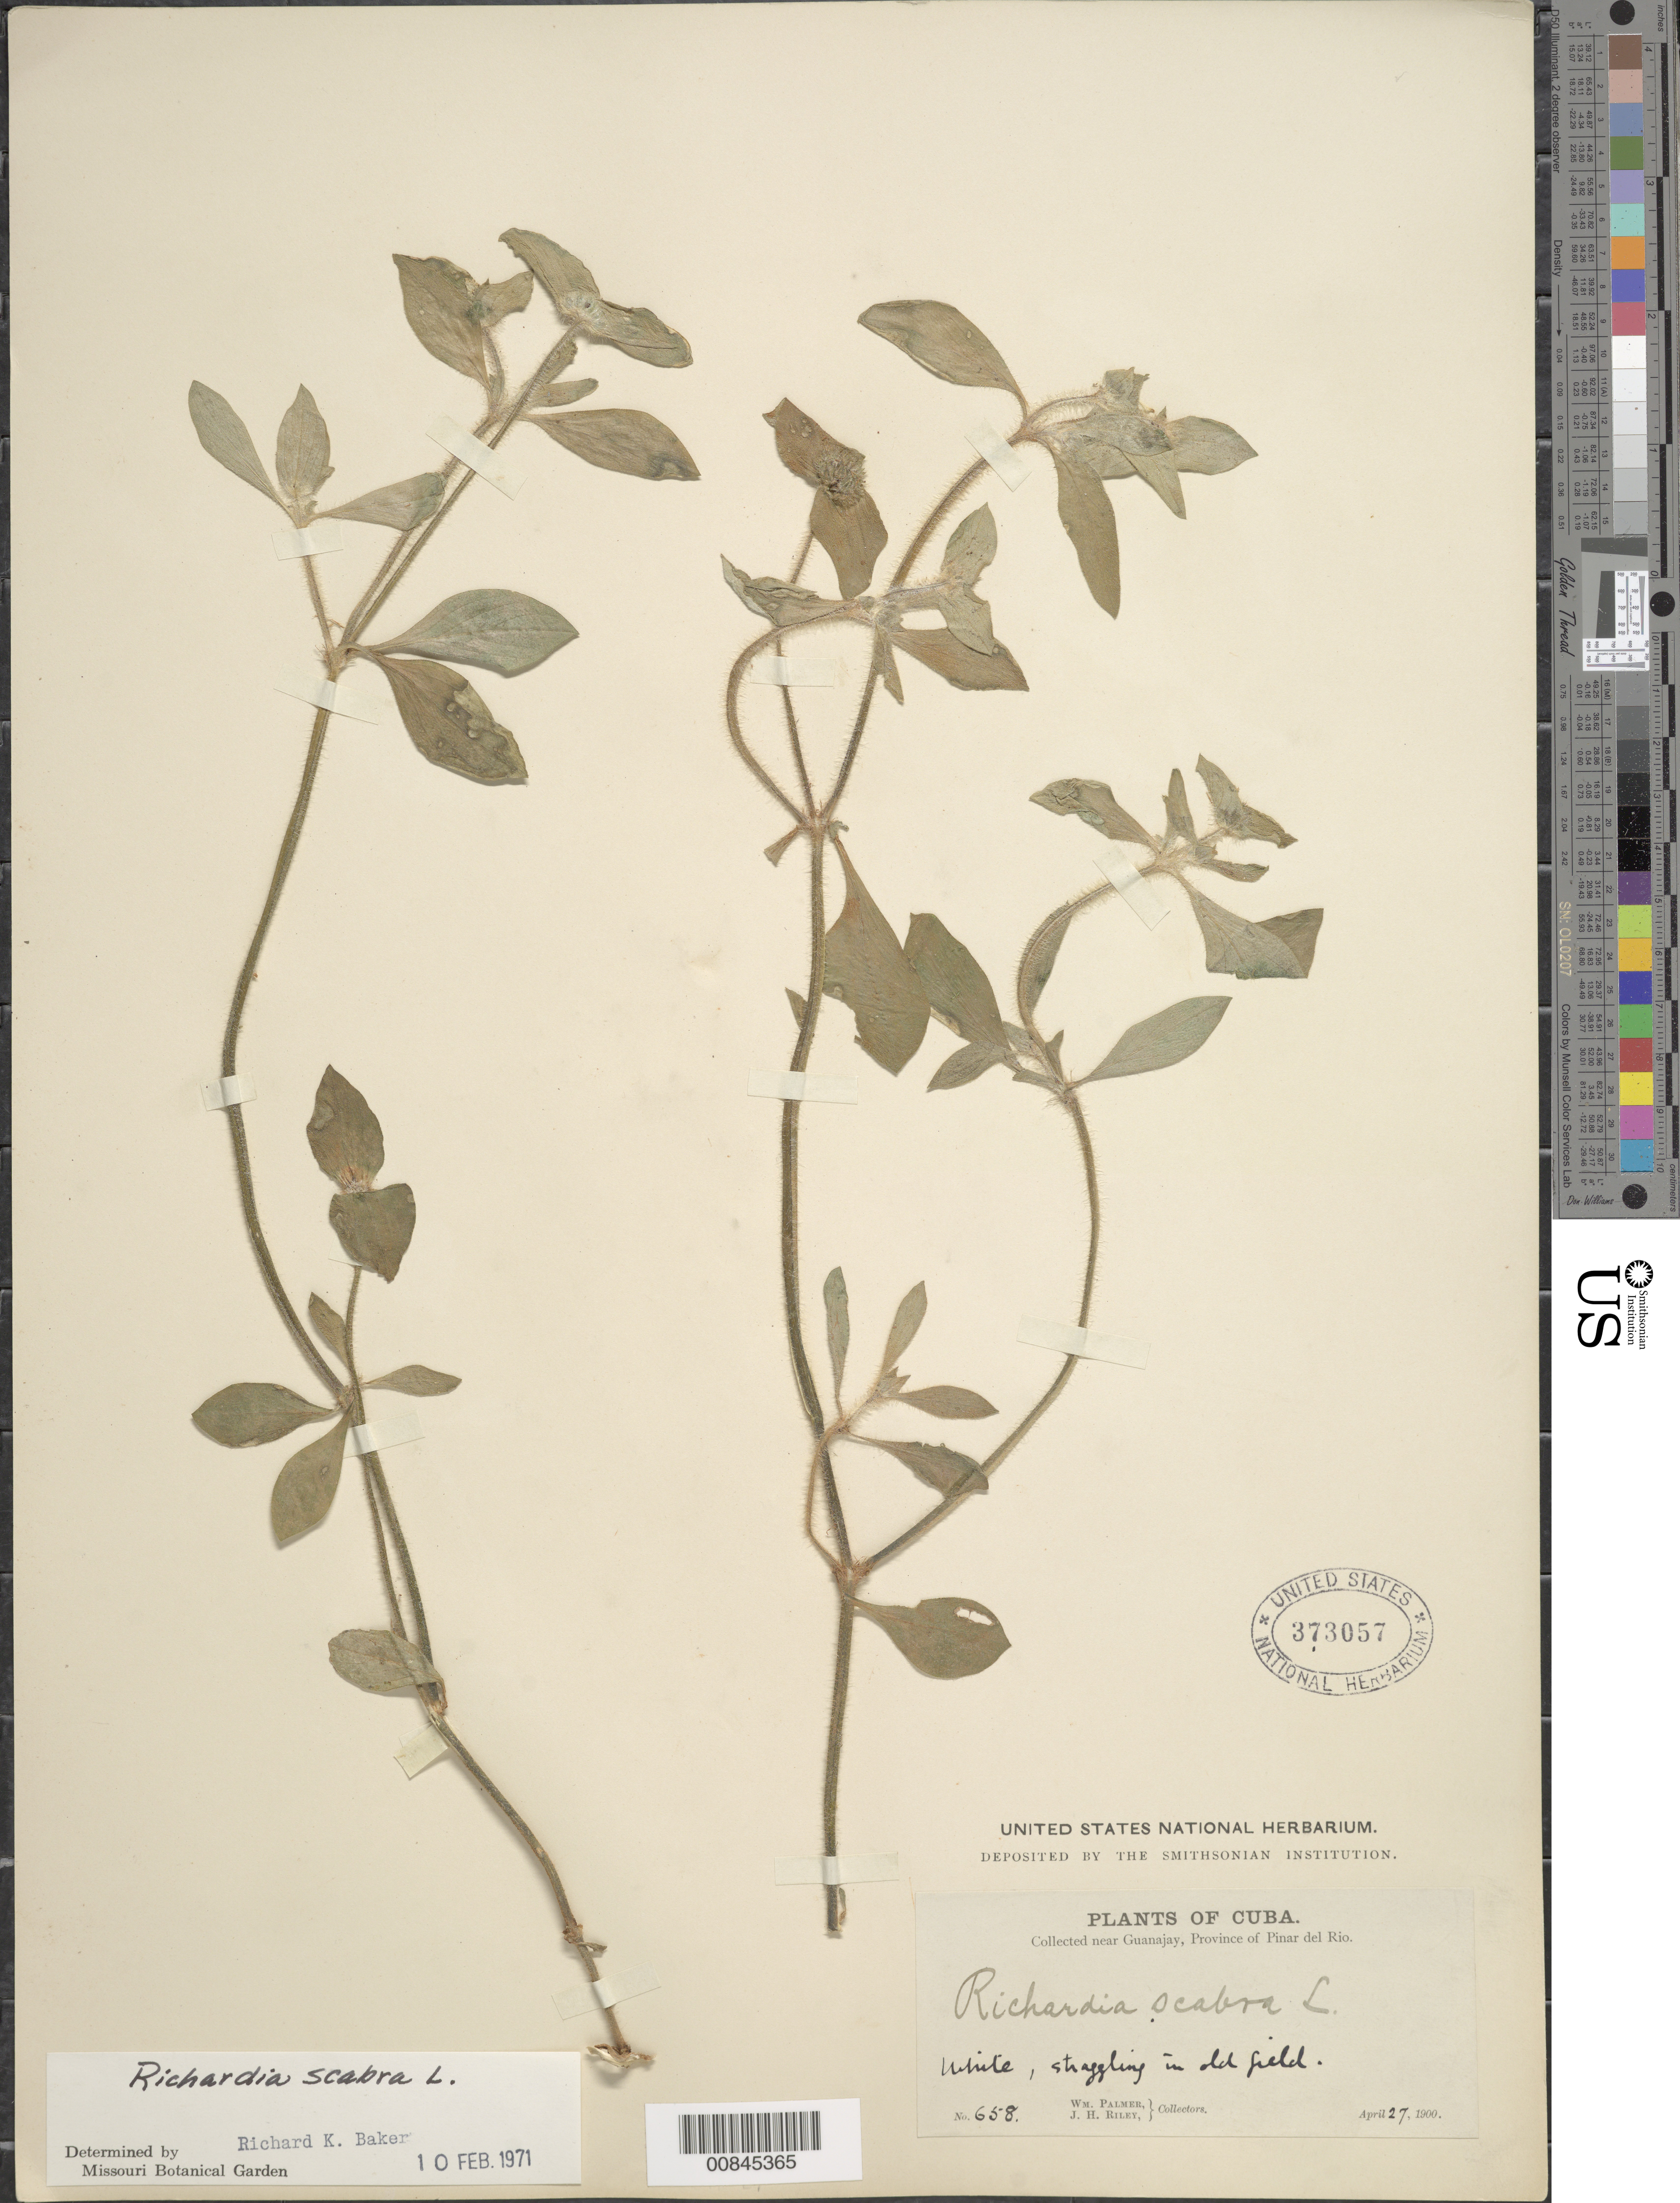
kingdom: Plantae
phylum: Tracheophyta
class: Magnoliopsida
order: Gentianales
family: Rubiaceae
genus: Richardia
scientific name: Richardia scabra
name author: L.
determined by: Baker, R. K.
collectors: W. Palmer & J. H. Riley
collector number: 658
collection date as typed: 27 Apr 1900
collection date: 1900-04-27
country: Cuba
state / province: Pinar del Río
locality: Near Guanajay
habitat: In field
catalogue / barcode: US 373057